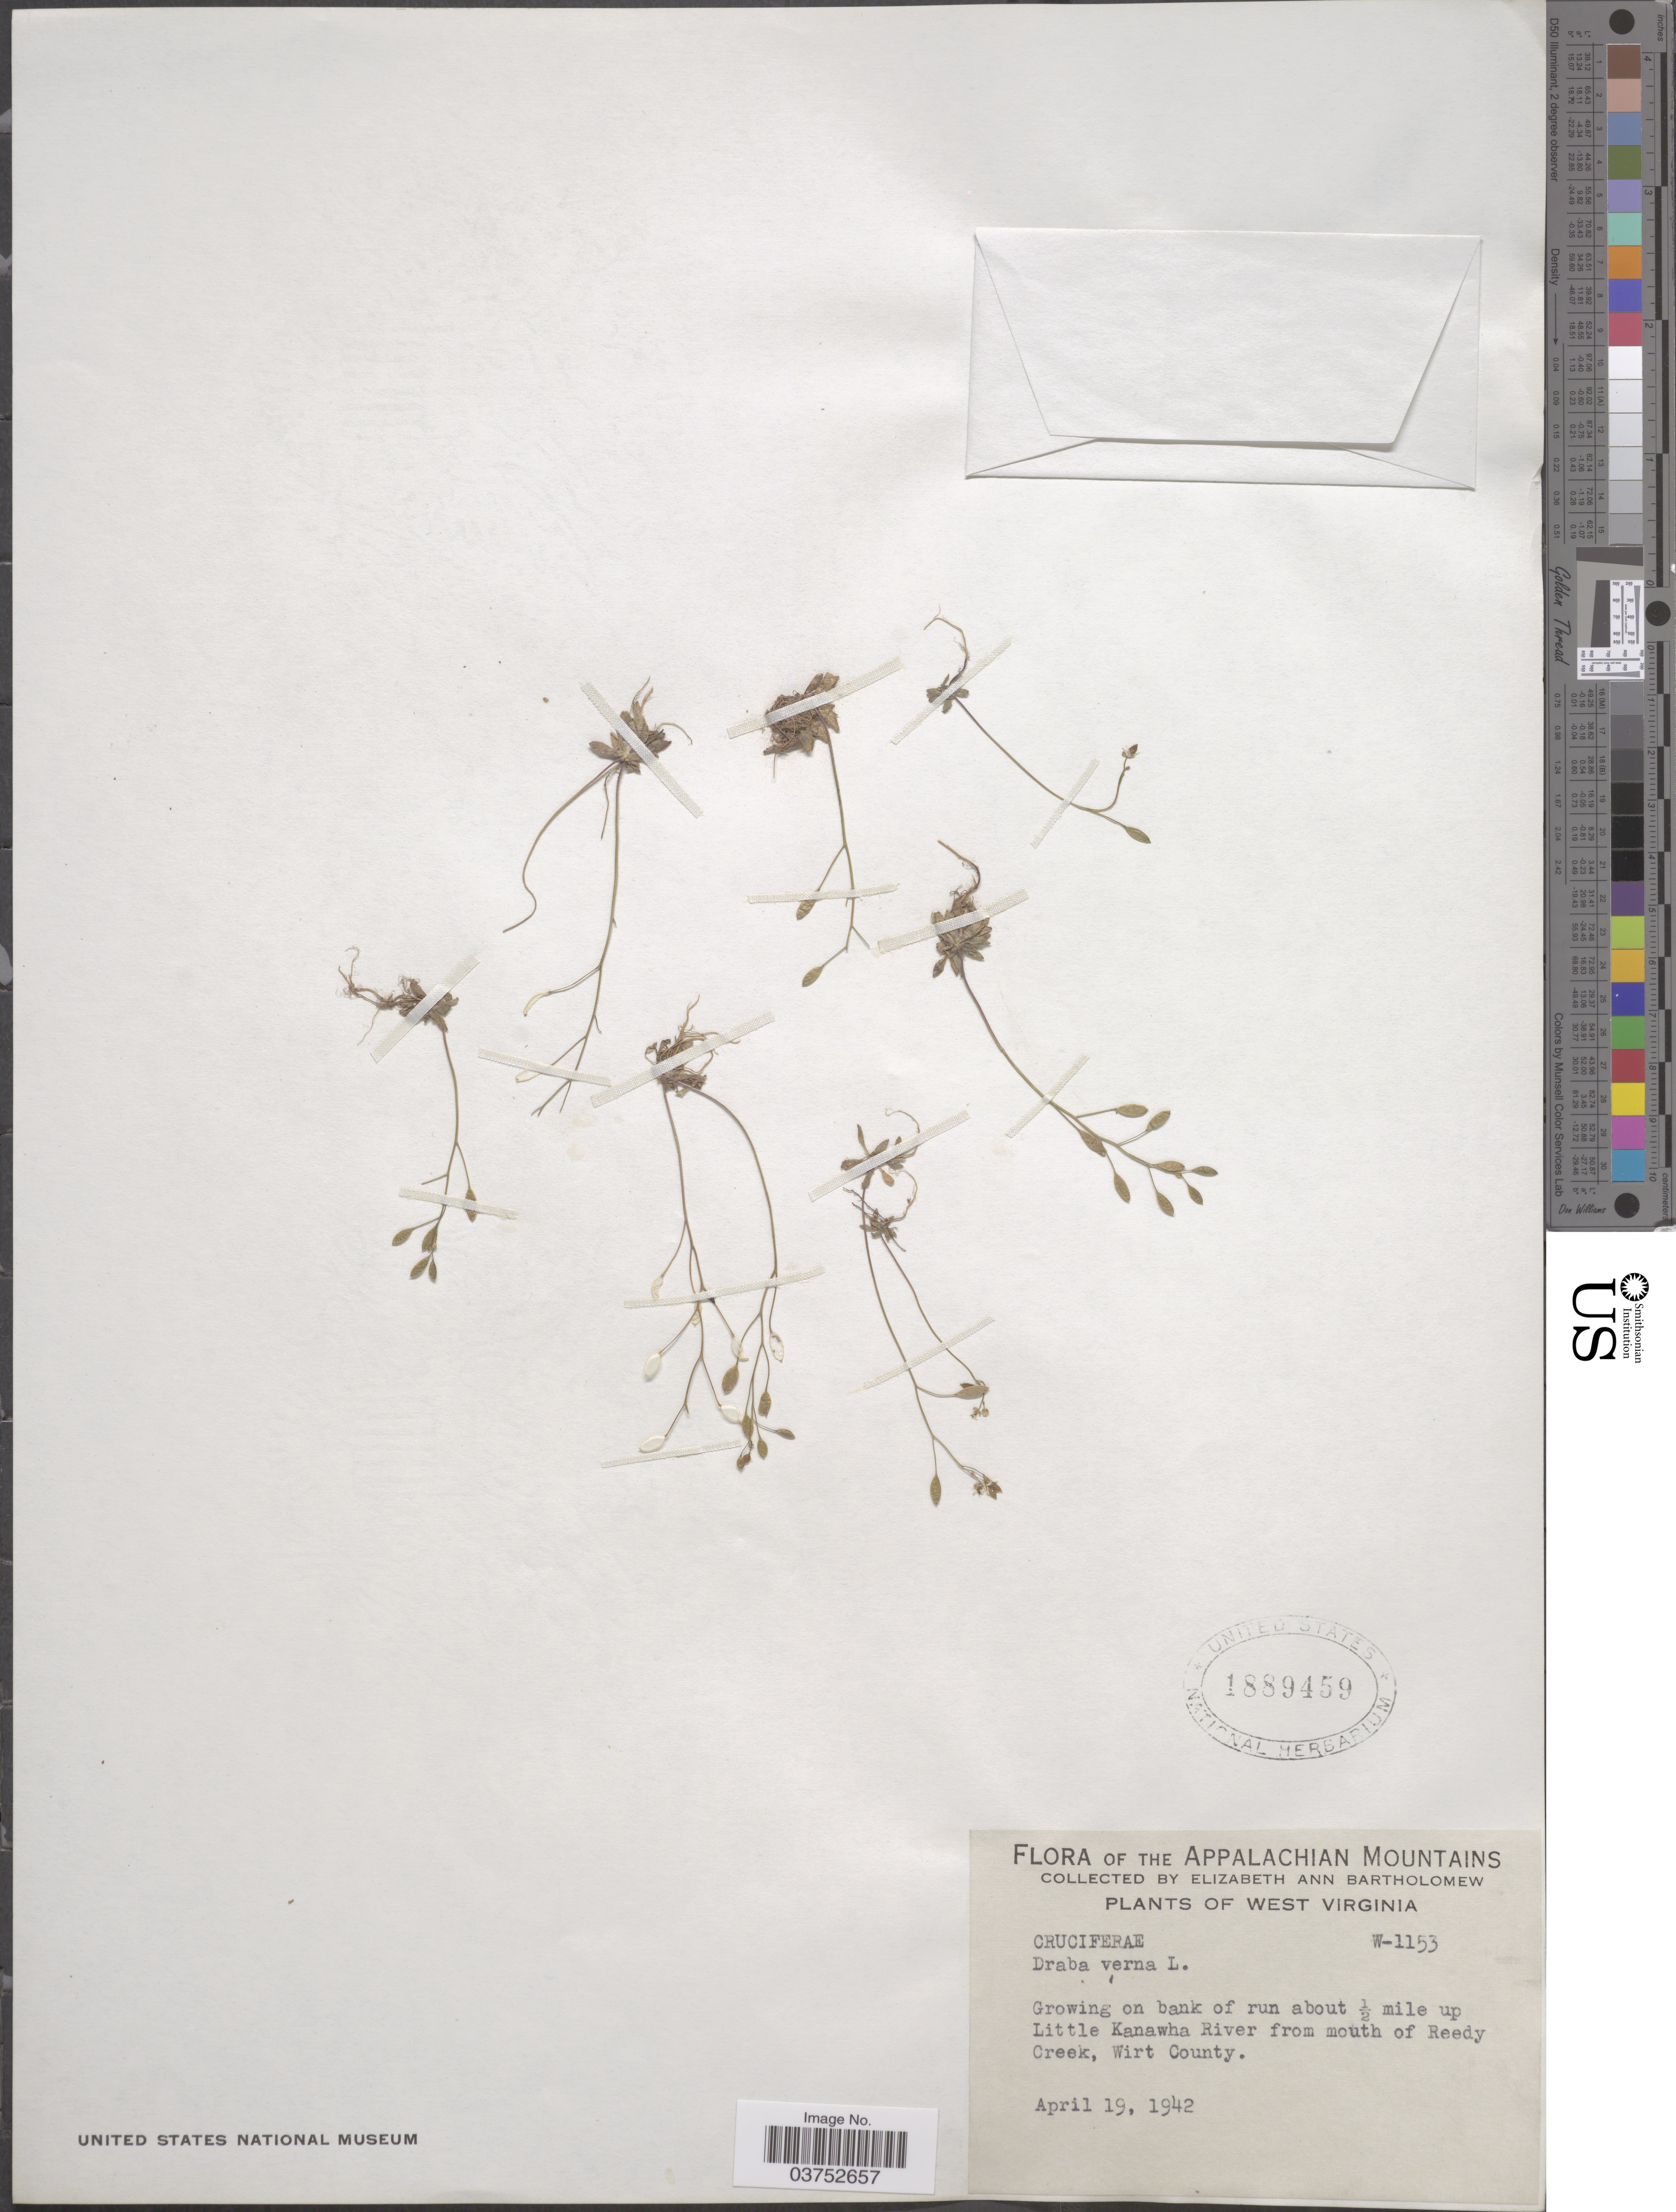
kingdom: Plantae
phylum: Tracheophyta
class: Magnoliopsida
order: Brassicales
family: Brassicaceae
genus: Draba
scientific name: Draba verna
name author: L.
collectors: E. Bartholomew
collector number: W-1153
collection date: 1942-04-19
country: United States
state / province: West Virginia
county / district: Wirt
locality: The Appalachian Mountains. About ½ mile up Little Kanawha River from mouth of Reedy Creek, Wirt County.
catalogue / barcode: US 1889459